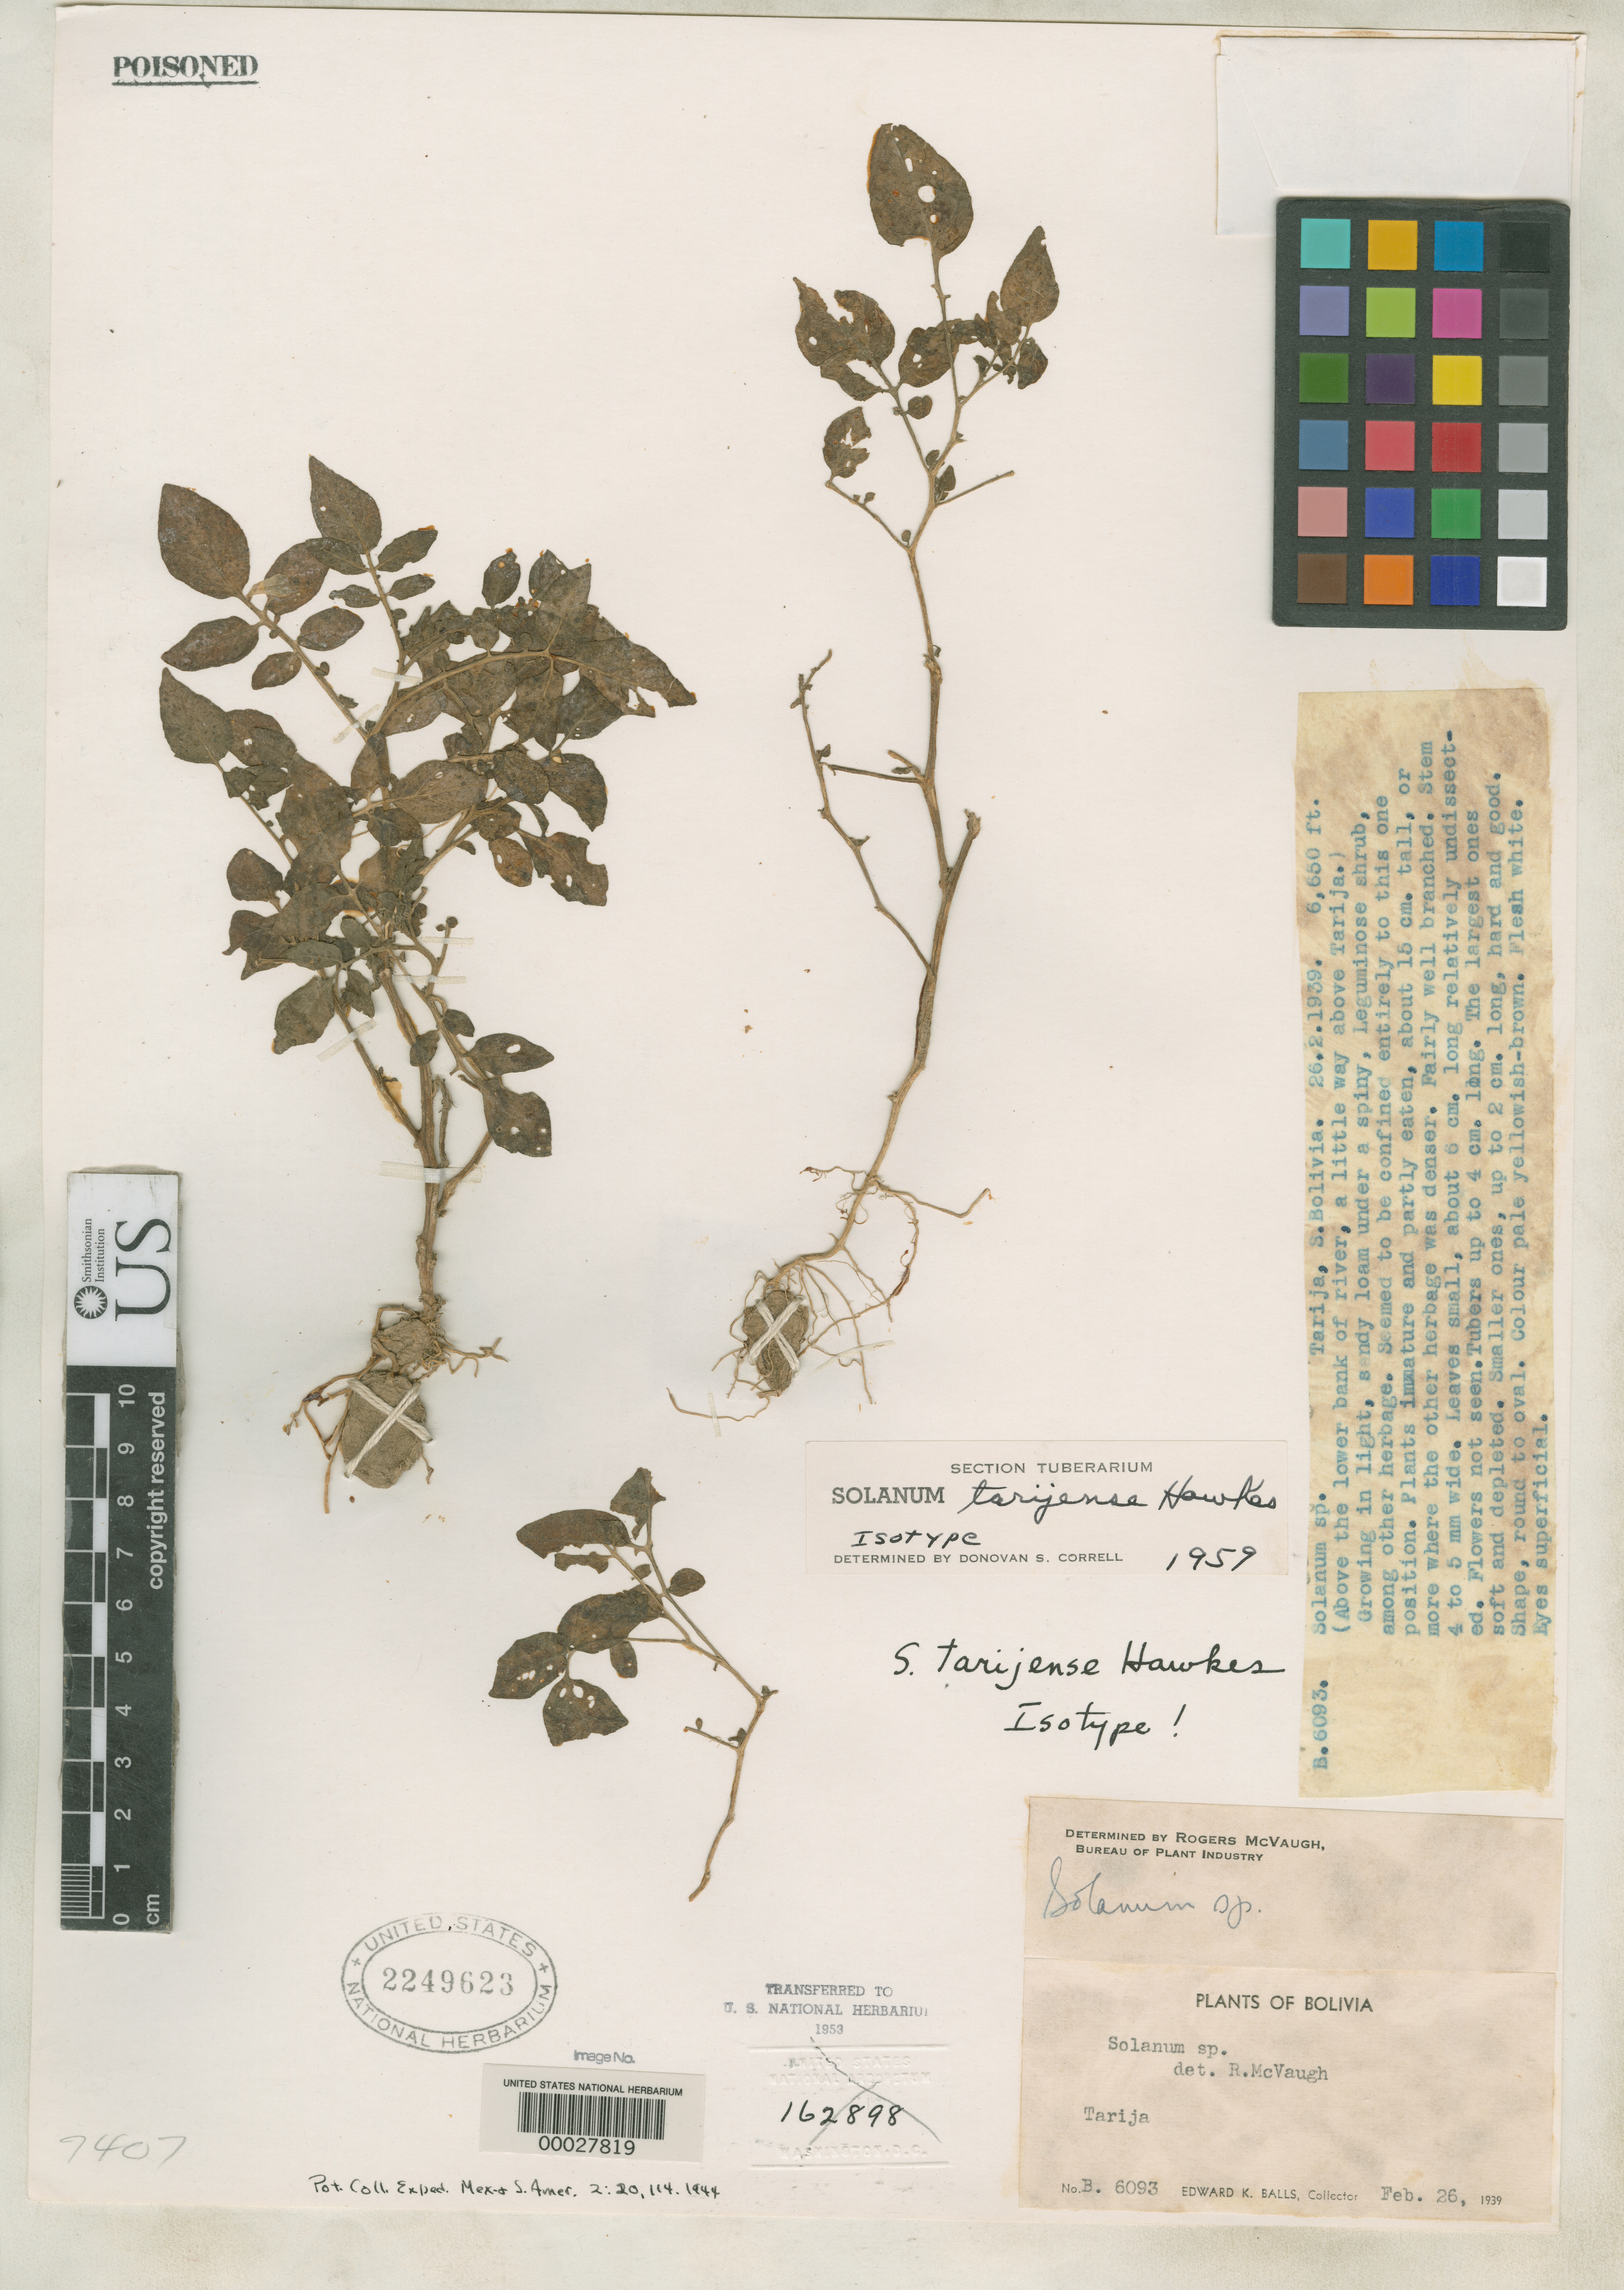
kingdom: Plantae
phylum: Tracheophyta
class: Magnoliopsida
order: Solanales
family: Solanaceae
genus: Solanum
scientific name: Solanum tarijense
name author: Hawkes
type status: Isolectotype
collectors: E. K. Balls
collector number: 6093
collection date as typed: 25 Feb 1939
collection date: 1939-02-25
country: Bolivia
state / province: Tarija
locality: Tarija, S. Bolivia. Above the lower bank of river, a little way above Tarija.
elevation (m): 2027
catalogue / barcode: US 2249623